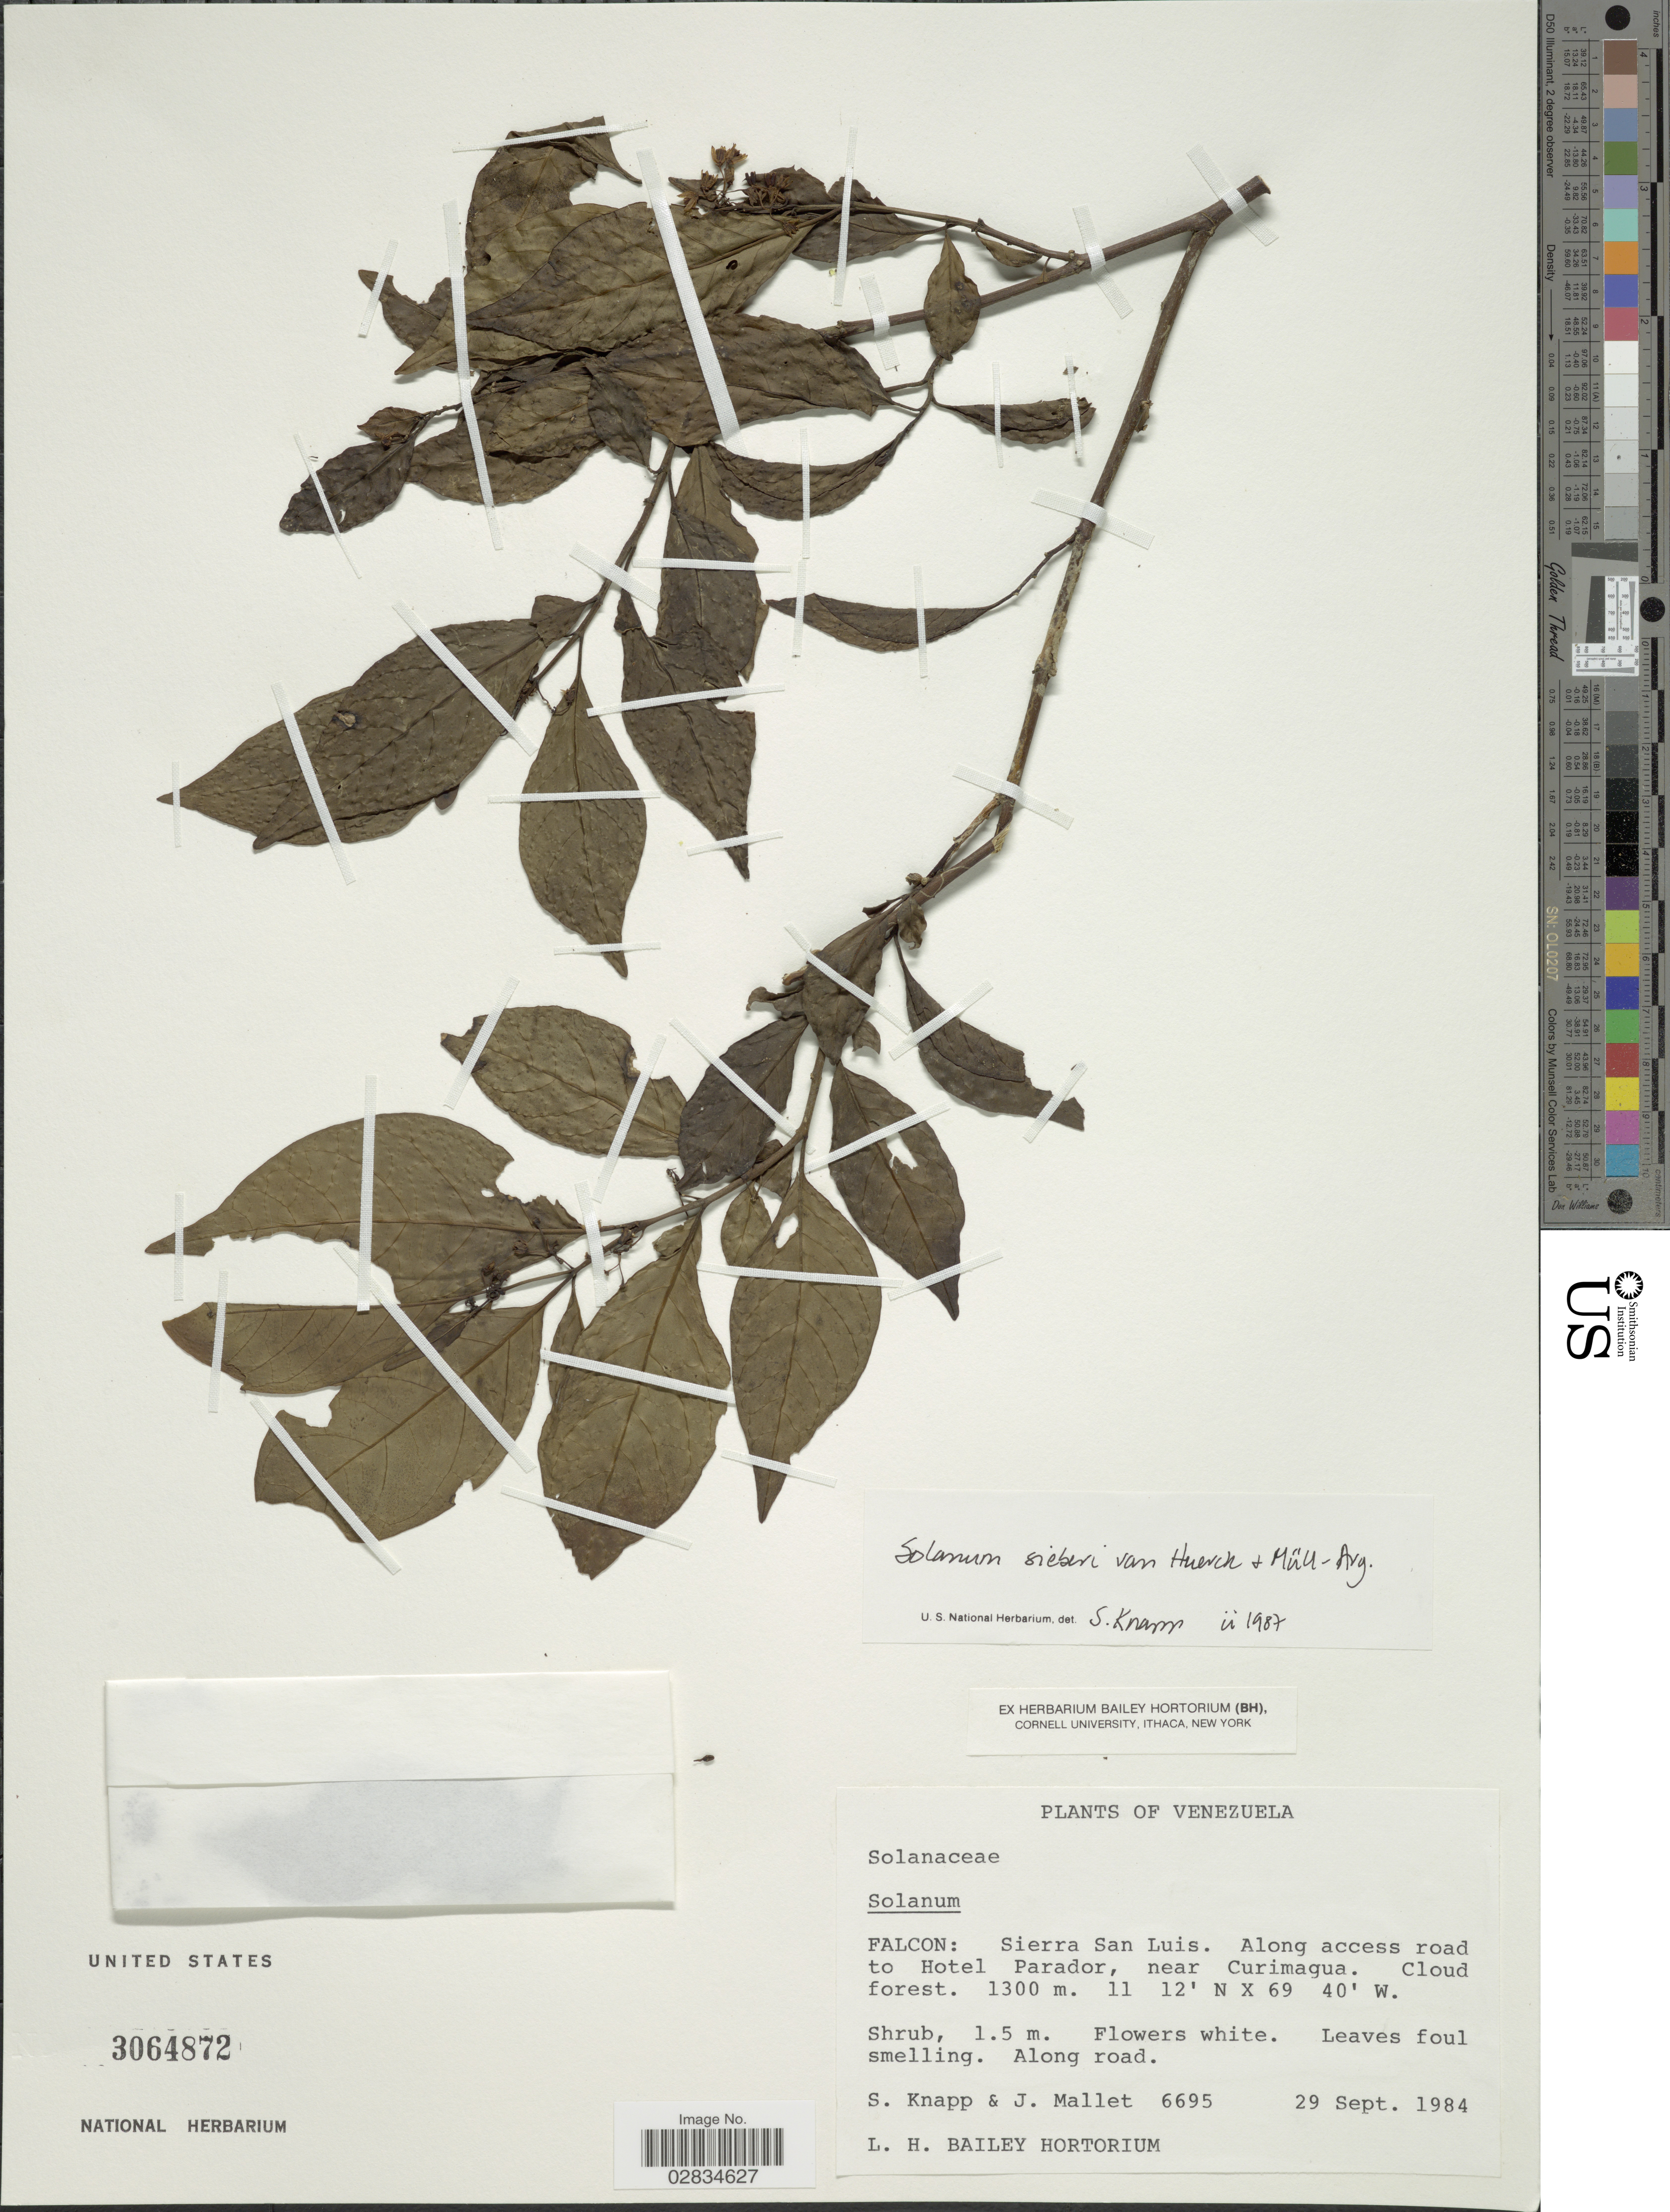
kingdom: Plantae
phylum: Tracheophyta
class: Magnoliopsida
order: Solanales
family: Solanaceae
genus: Solanum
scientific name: Solanum sieberi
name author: Van Heurck & Müll. Arg.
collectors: S. Knapp & J. Mallet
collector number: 6695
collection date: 1984-09-29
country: Venezuela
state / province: Falcón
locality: Falcon: Sierra San Luis. Along access road to Hotel Parador, near Curimagua.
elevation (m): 1300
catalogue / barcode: US 3064872